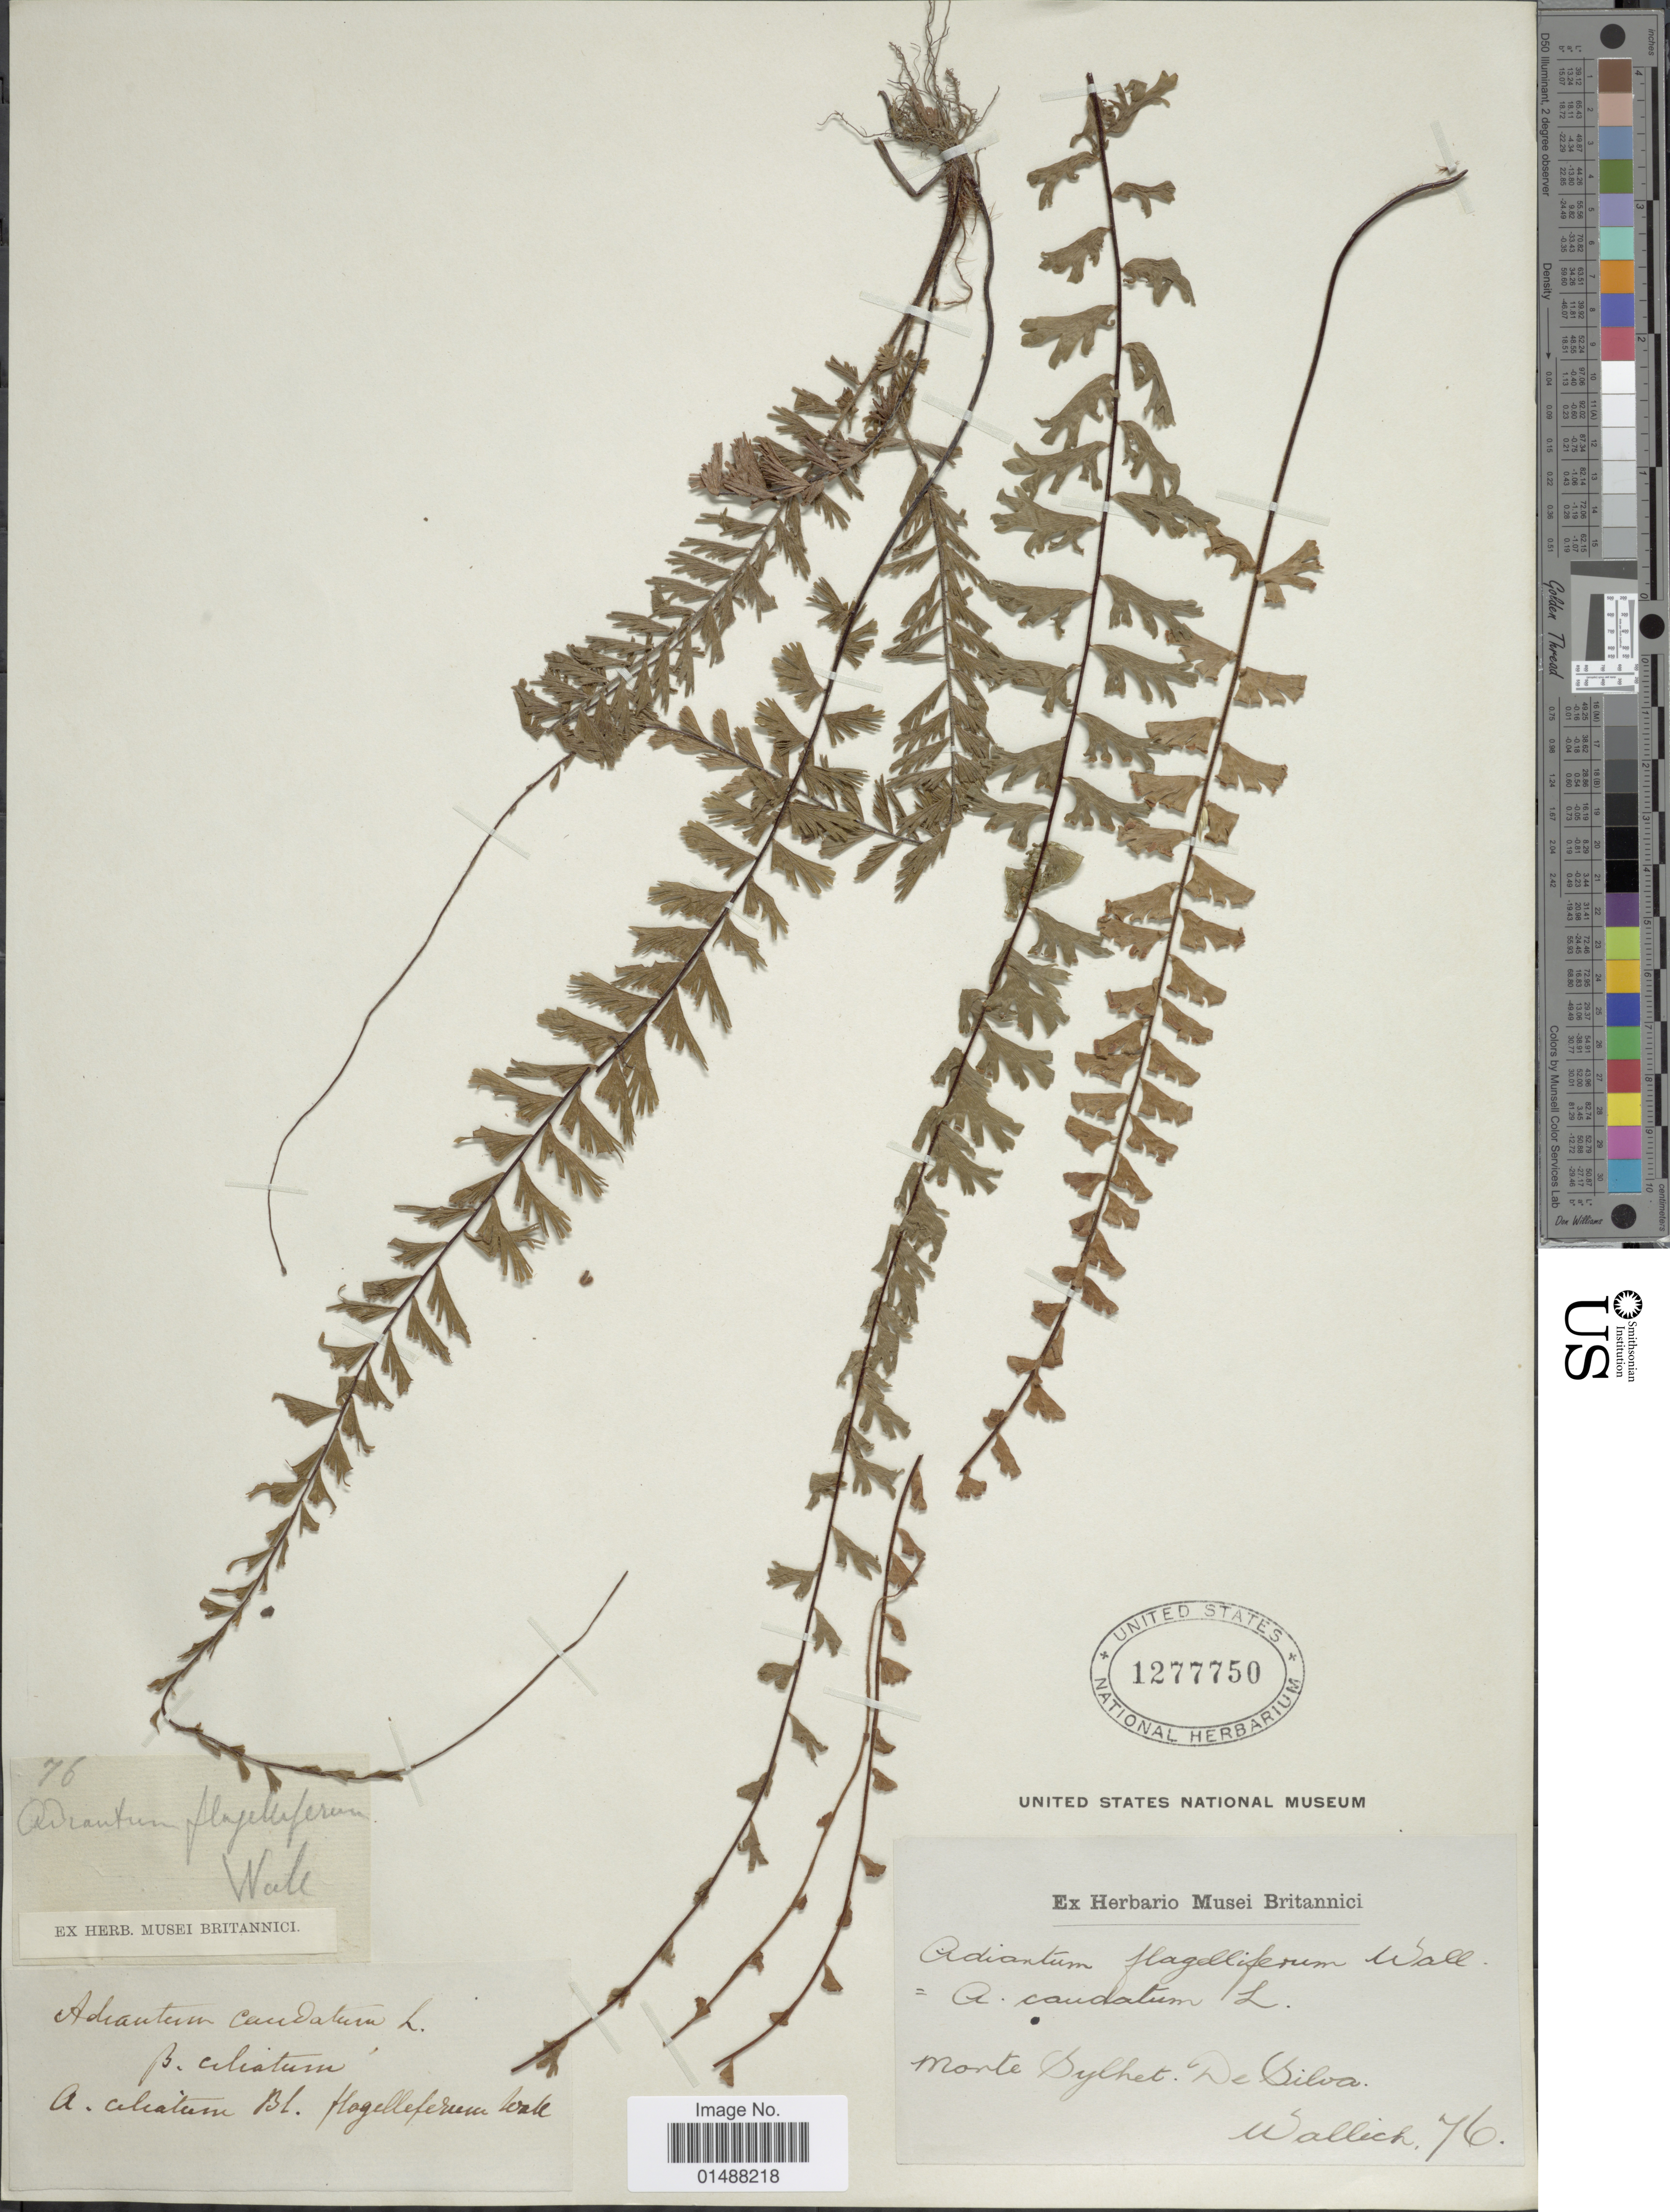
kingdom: Plantae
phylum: Tracheophyta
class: Polypodiopsida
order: Polypodiales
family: Pteridaceae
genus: Adiantum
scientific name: Adiantum caudatum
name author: L.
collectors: -- Wallich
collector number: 76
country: Bangladesh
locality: Monte Sylhet, De Silva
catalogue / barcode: US 1277750